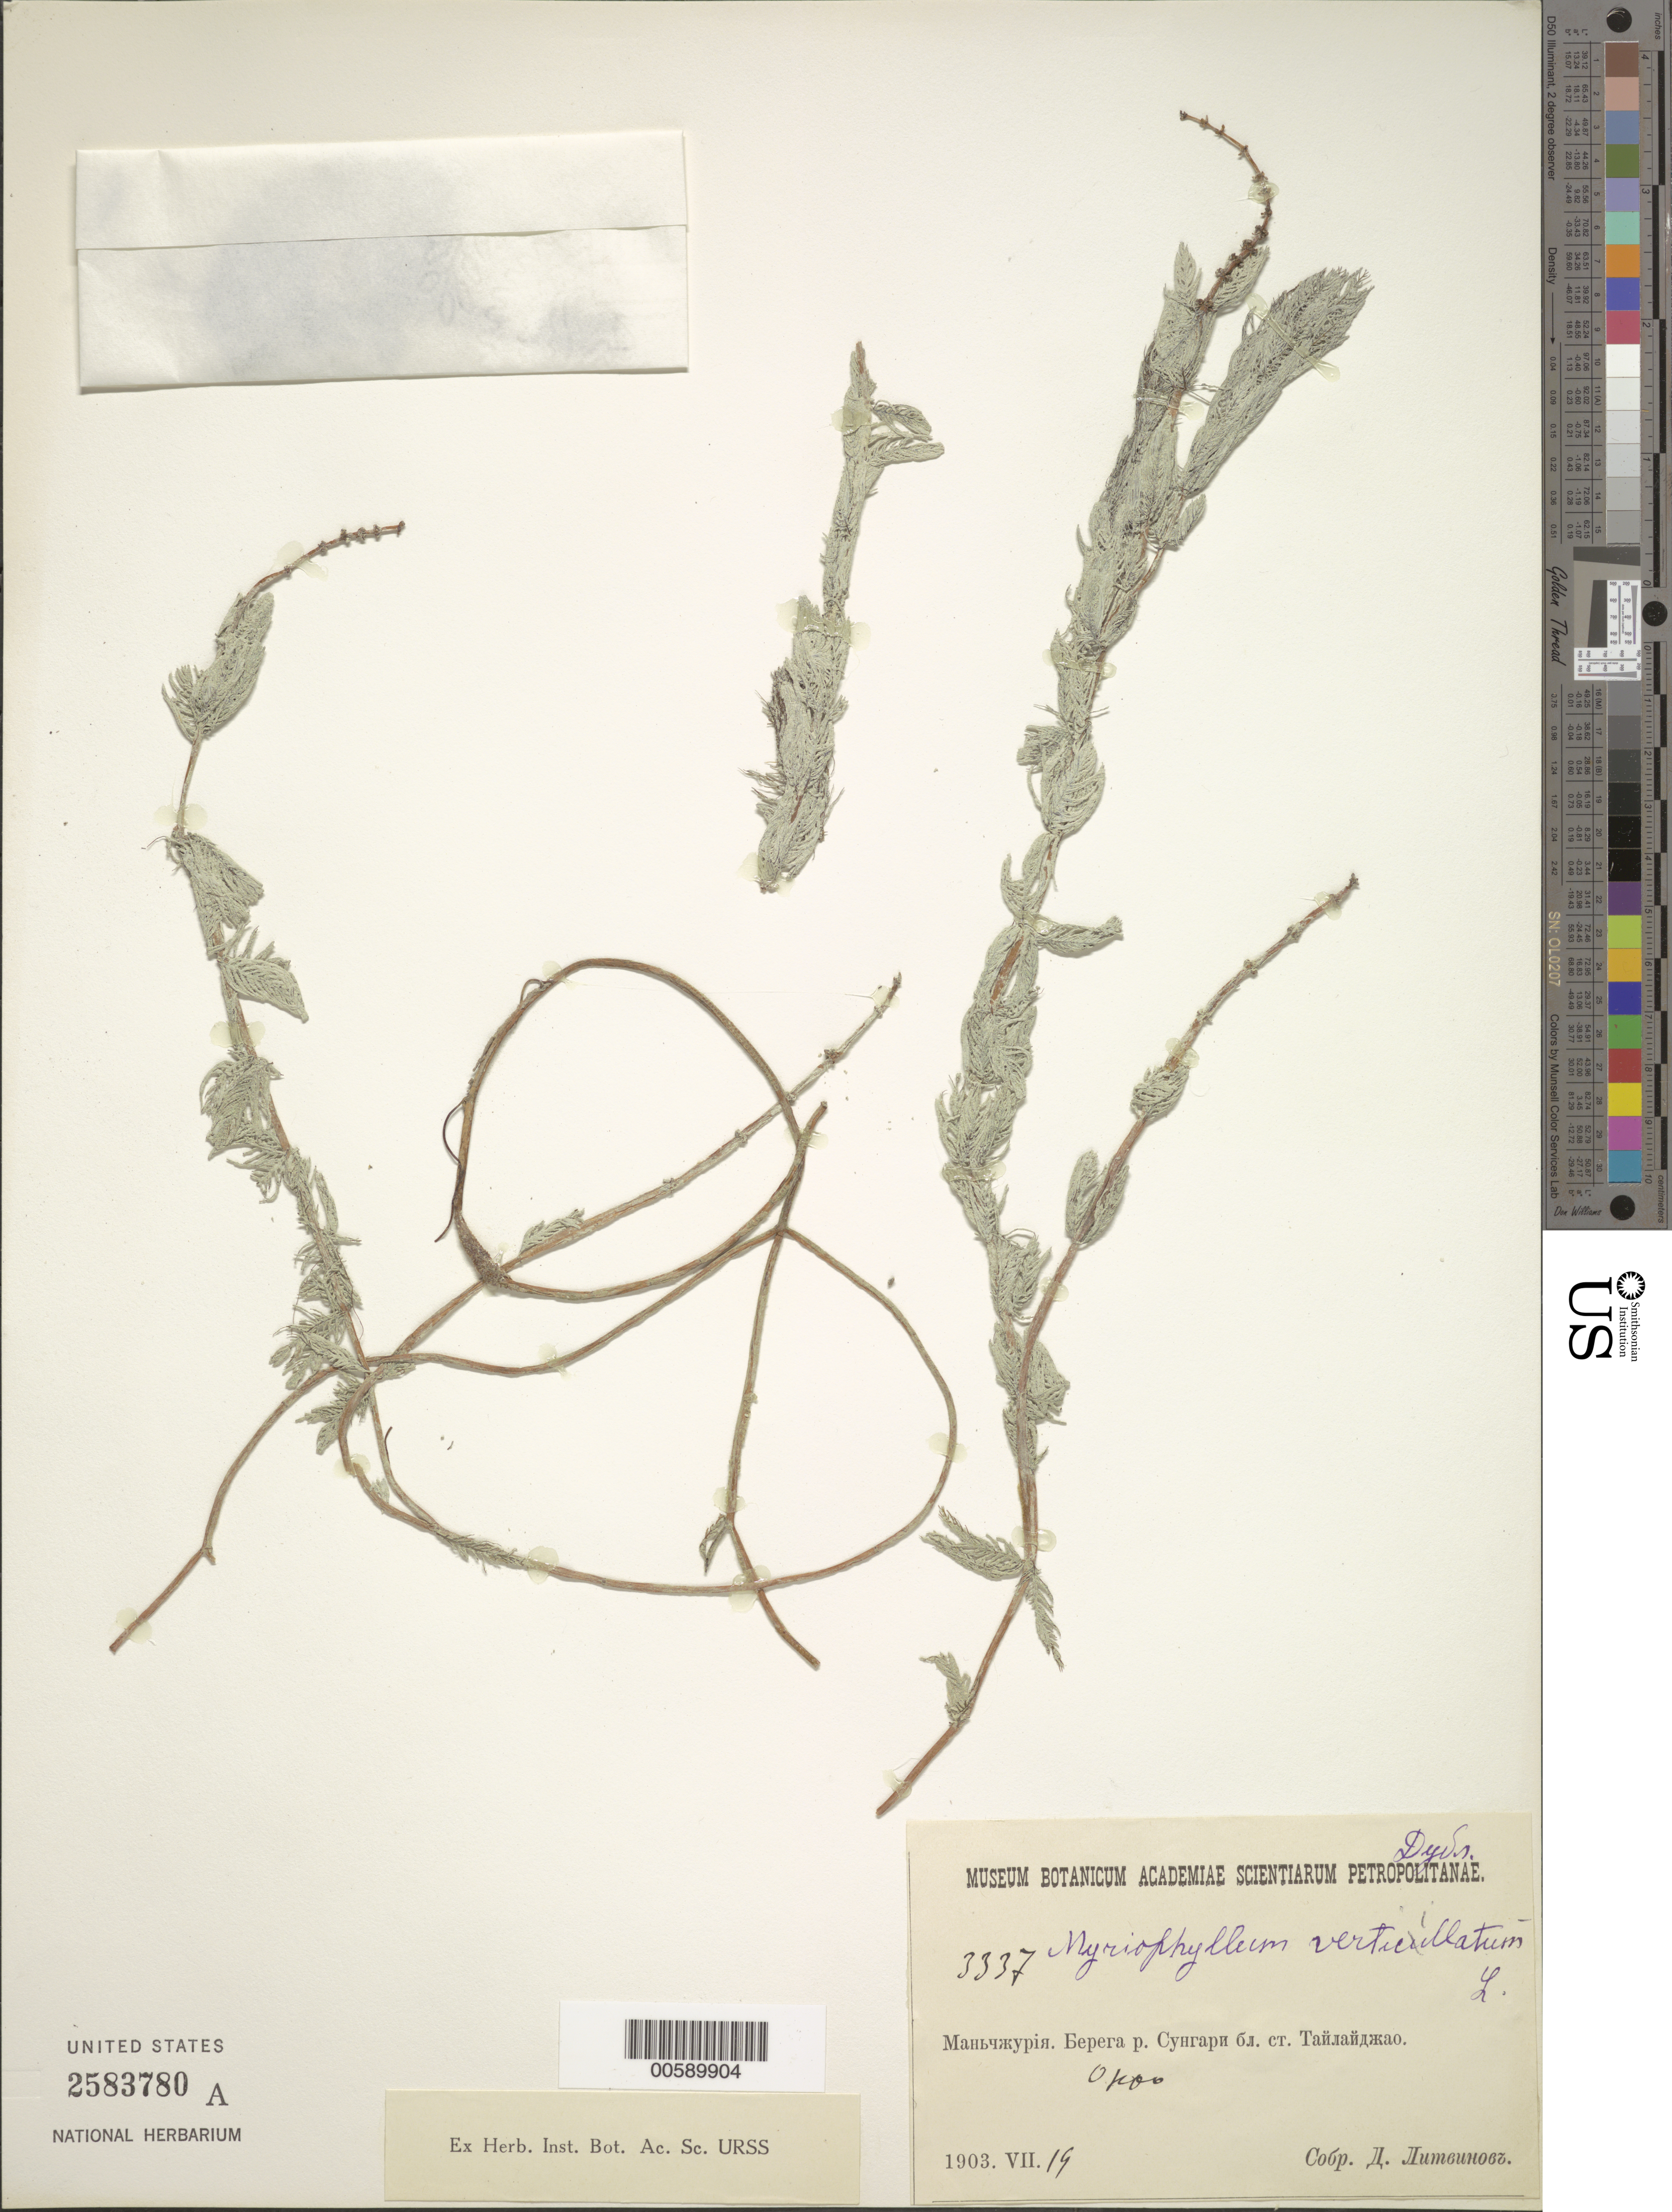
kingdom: Plantae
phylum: Tracheophyta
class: Magnoliopsida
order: Saxifragales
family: Haloragaceae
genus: Myriophyllum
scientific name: Myriophyllum verticillatum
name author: L.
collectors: L. Lumeuhova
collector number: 3337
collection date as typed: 19 Jul 1903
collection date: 1903-07-19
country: Russian Federation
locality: Maik----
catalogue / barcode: US 2583780A